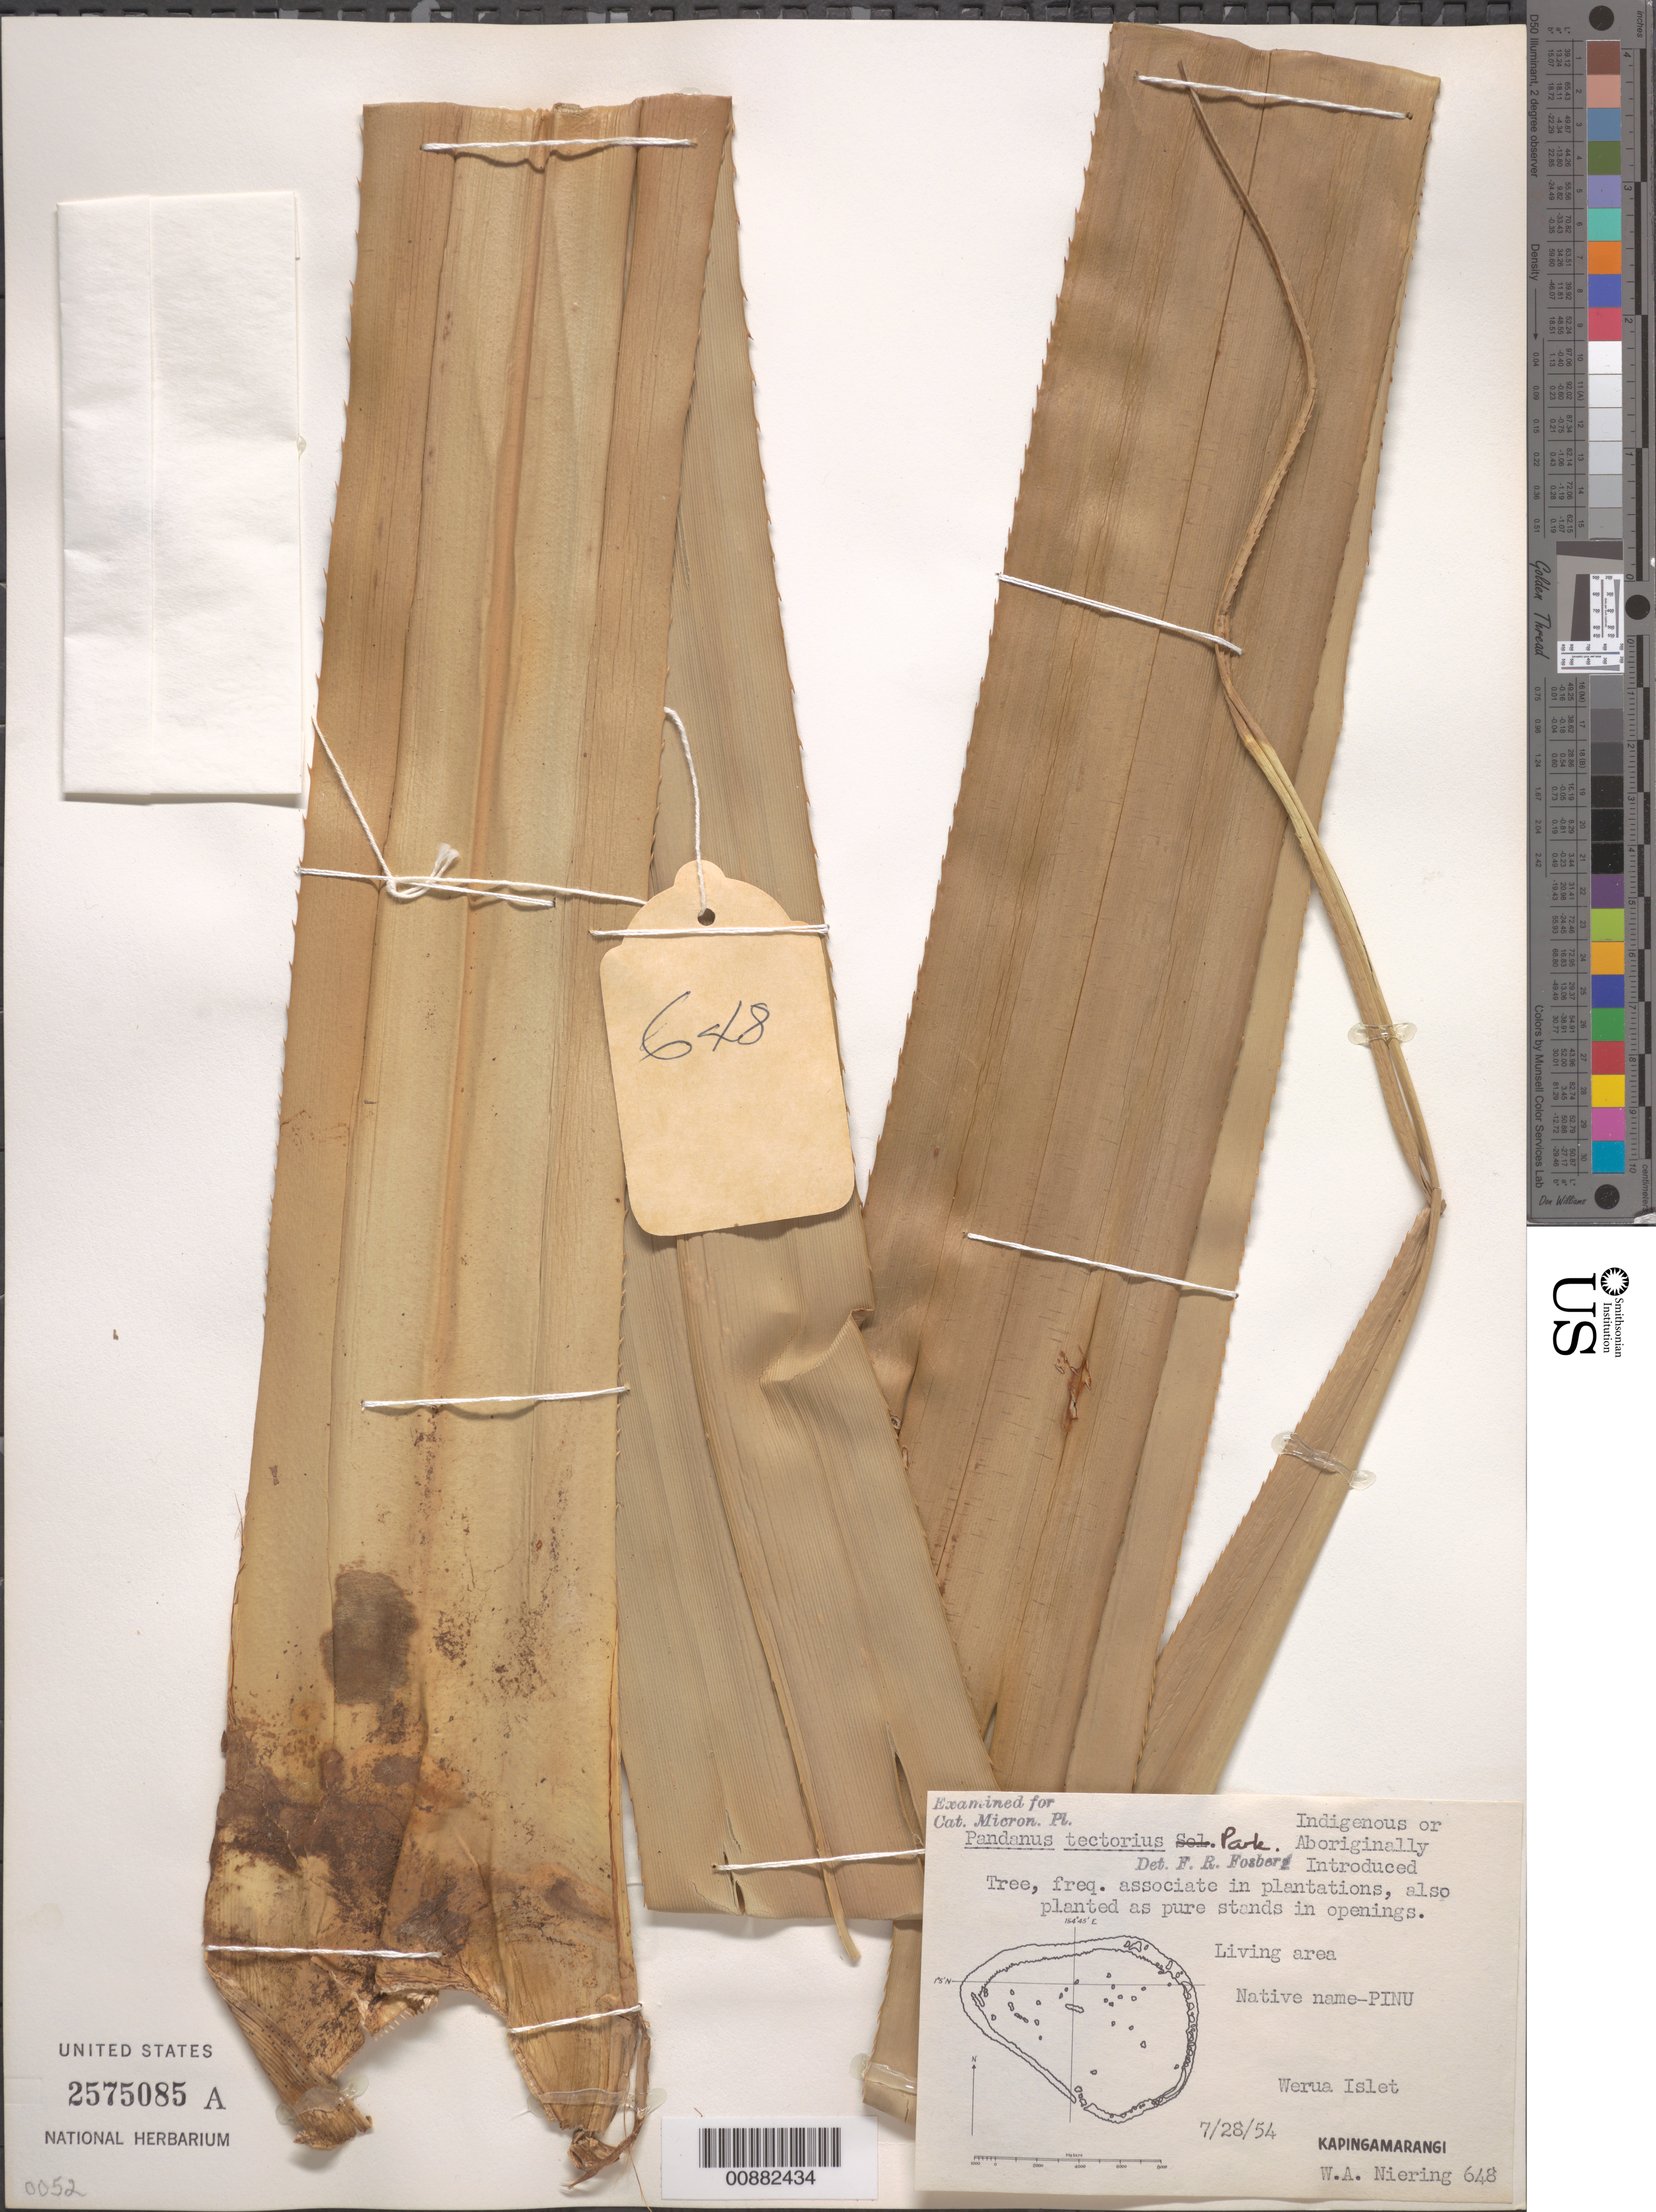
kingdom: Plantae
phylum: Tracheophyta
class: Liliopsida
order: Pandanales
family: Pandanaceae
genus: Pandanus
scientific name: Pandanus tectorius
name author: Parkinson ex DuRoi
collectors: W. Niering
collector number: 648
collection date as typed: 28 Jul 1954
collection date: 1954-07-28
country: Micronesia, Federated States of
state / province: Pohnpei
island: Kapingamarangi Atoll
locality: Werua Islet. Tree, freq. associate in plantations, also planted as pure stands in openings. Living area.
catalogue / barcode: US 2575085